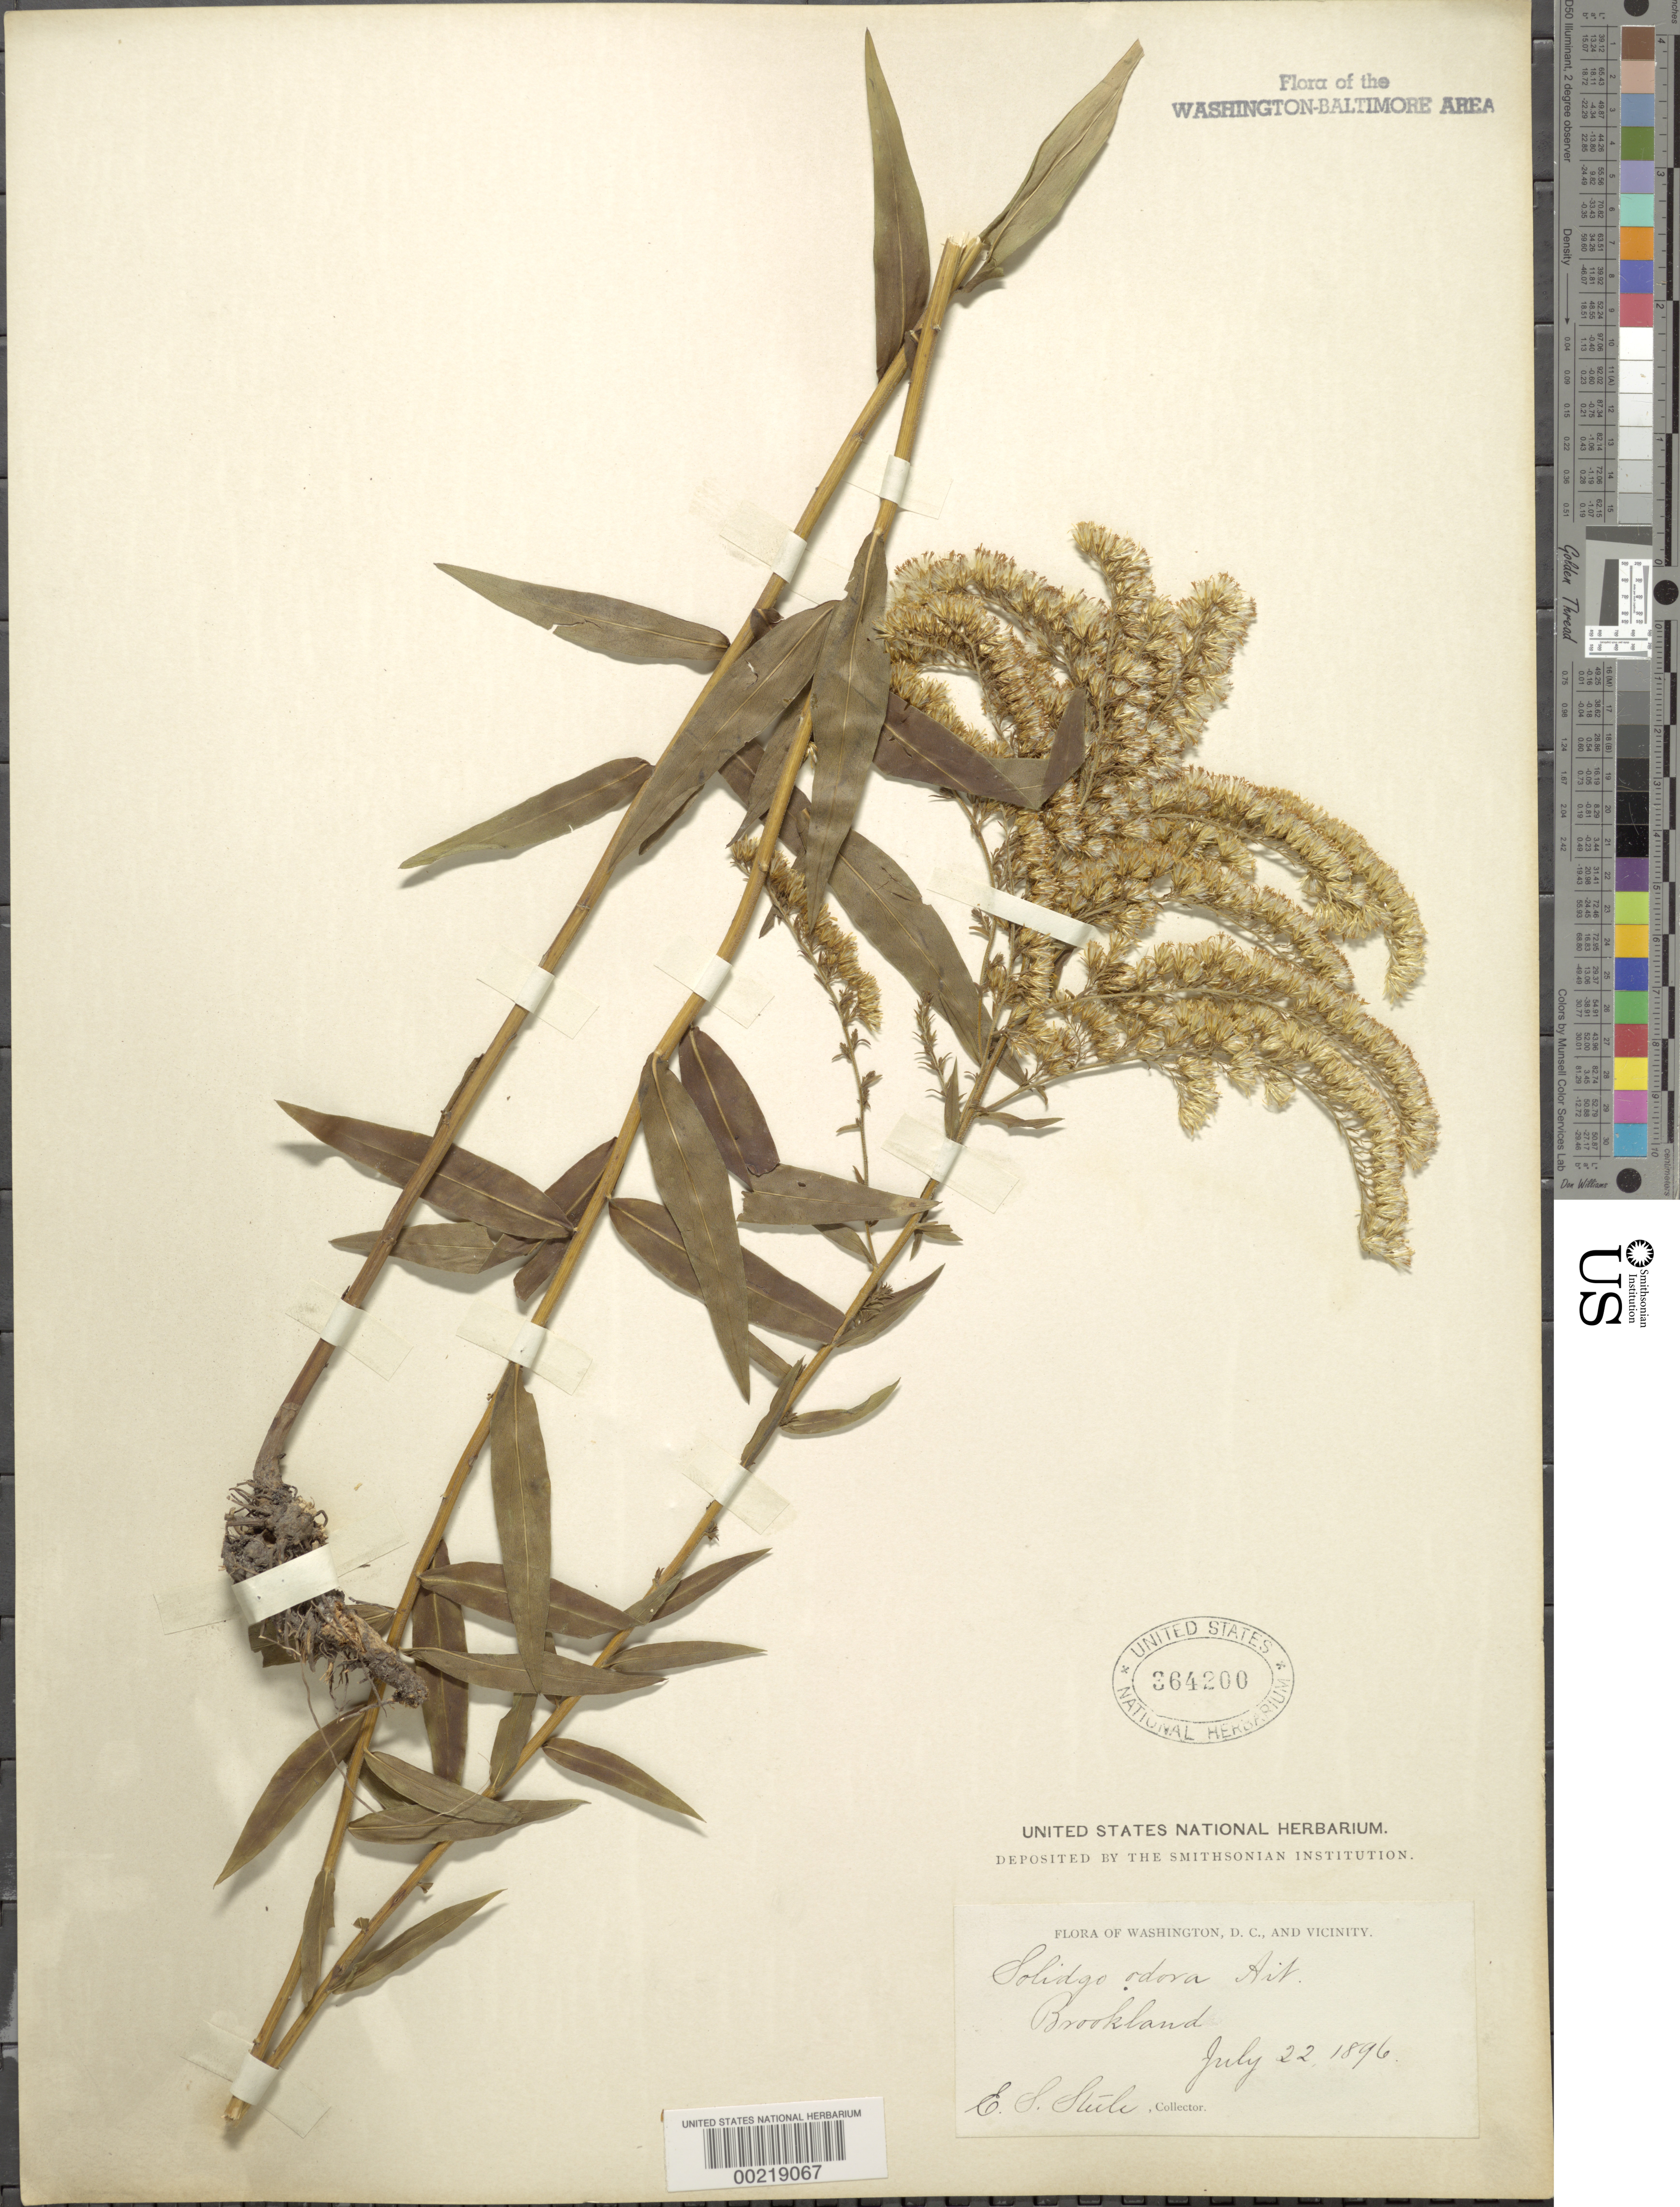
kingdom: Plantae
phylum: Tracheophyta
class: Magnoliopsida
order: Asterales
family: Asteraceae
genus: Solidago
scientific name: Solidago odora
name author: Aiton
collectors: E. Steele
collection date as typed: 22 Jul 1896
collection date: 1896-07-22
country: United States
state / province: District of Columbia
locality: Brookland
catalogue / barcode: US 364200